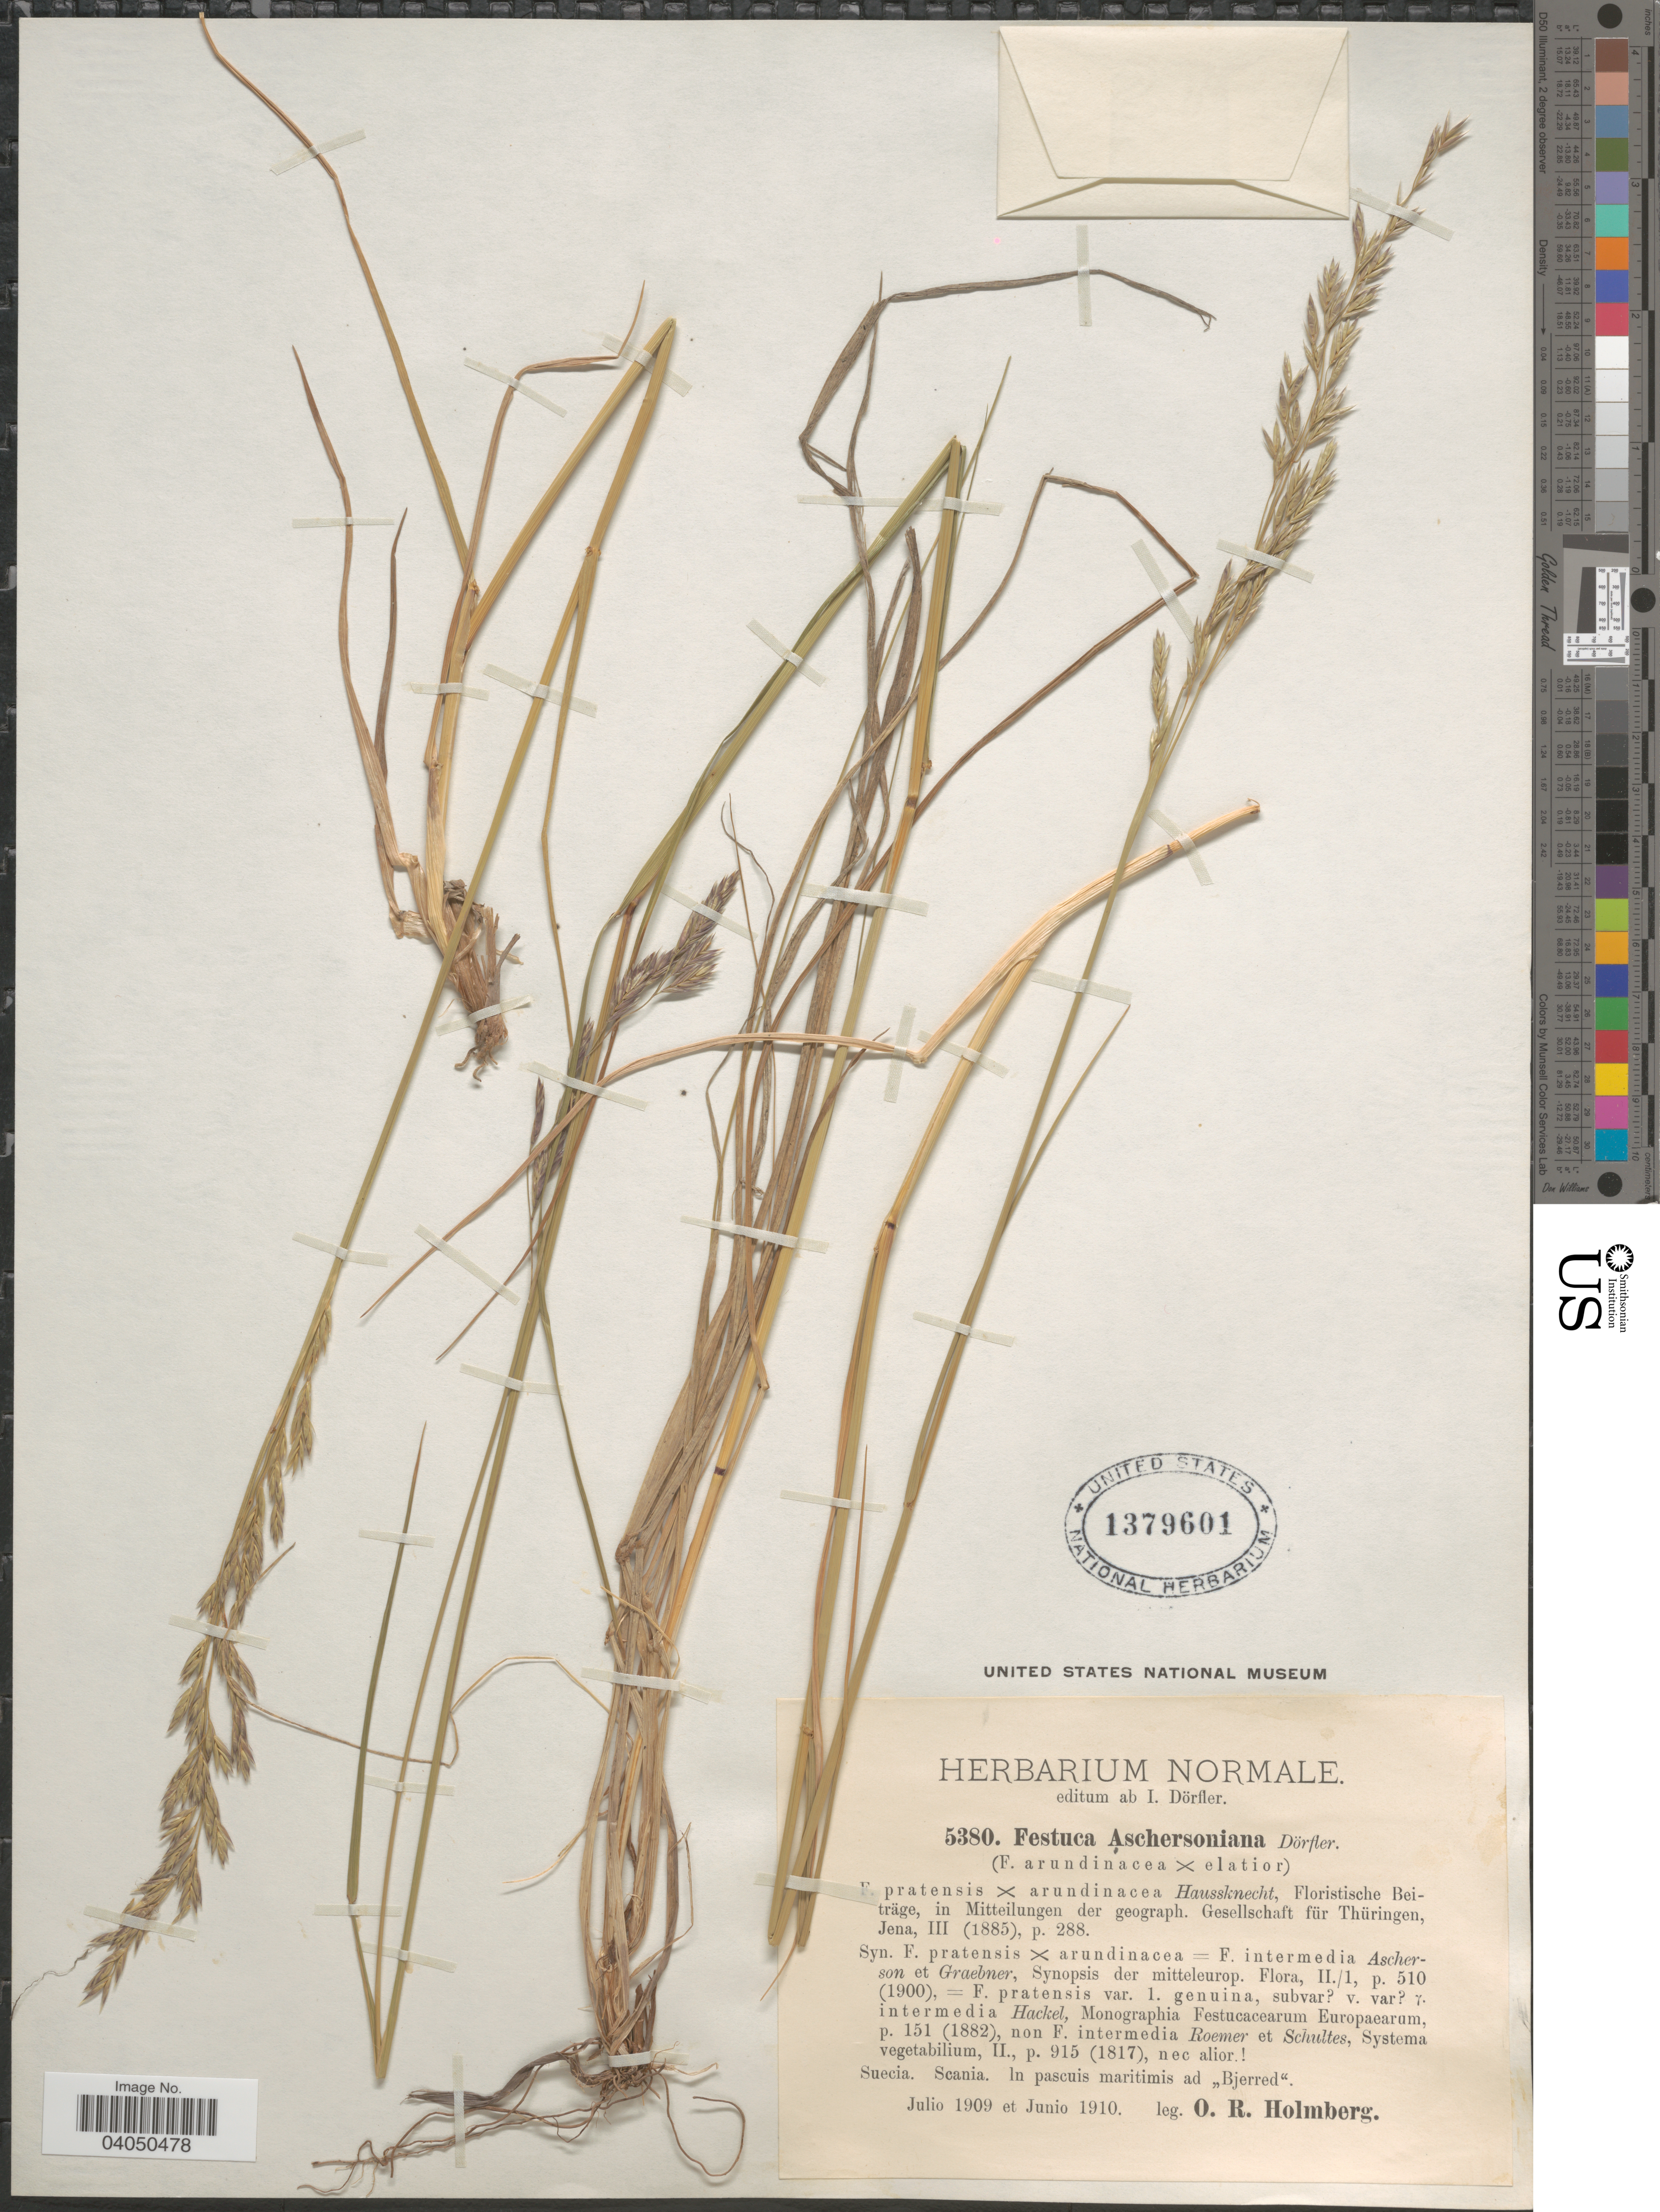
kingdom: Plantae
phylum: Tracheophyta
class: Liliopsida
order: Poales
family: Poaceae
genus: Festuca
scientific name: Festuca sp.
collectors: O. Holmberg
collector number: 5380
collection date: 1909-07/1910-06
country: Sweden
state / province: Skåne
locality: Suecia. Scania. In pascuis maritimis ad "Bjerred".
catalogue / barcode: US 1379601